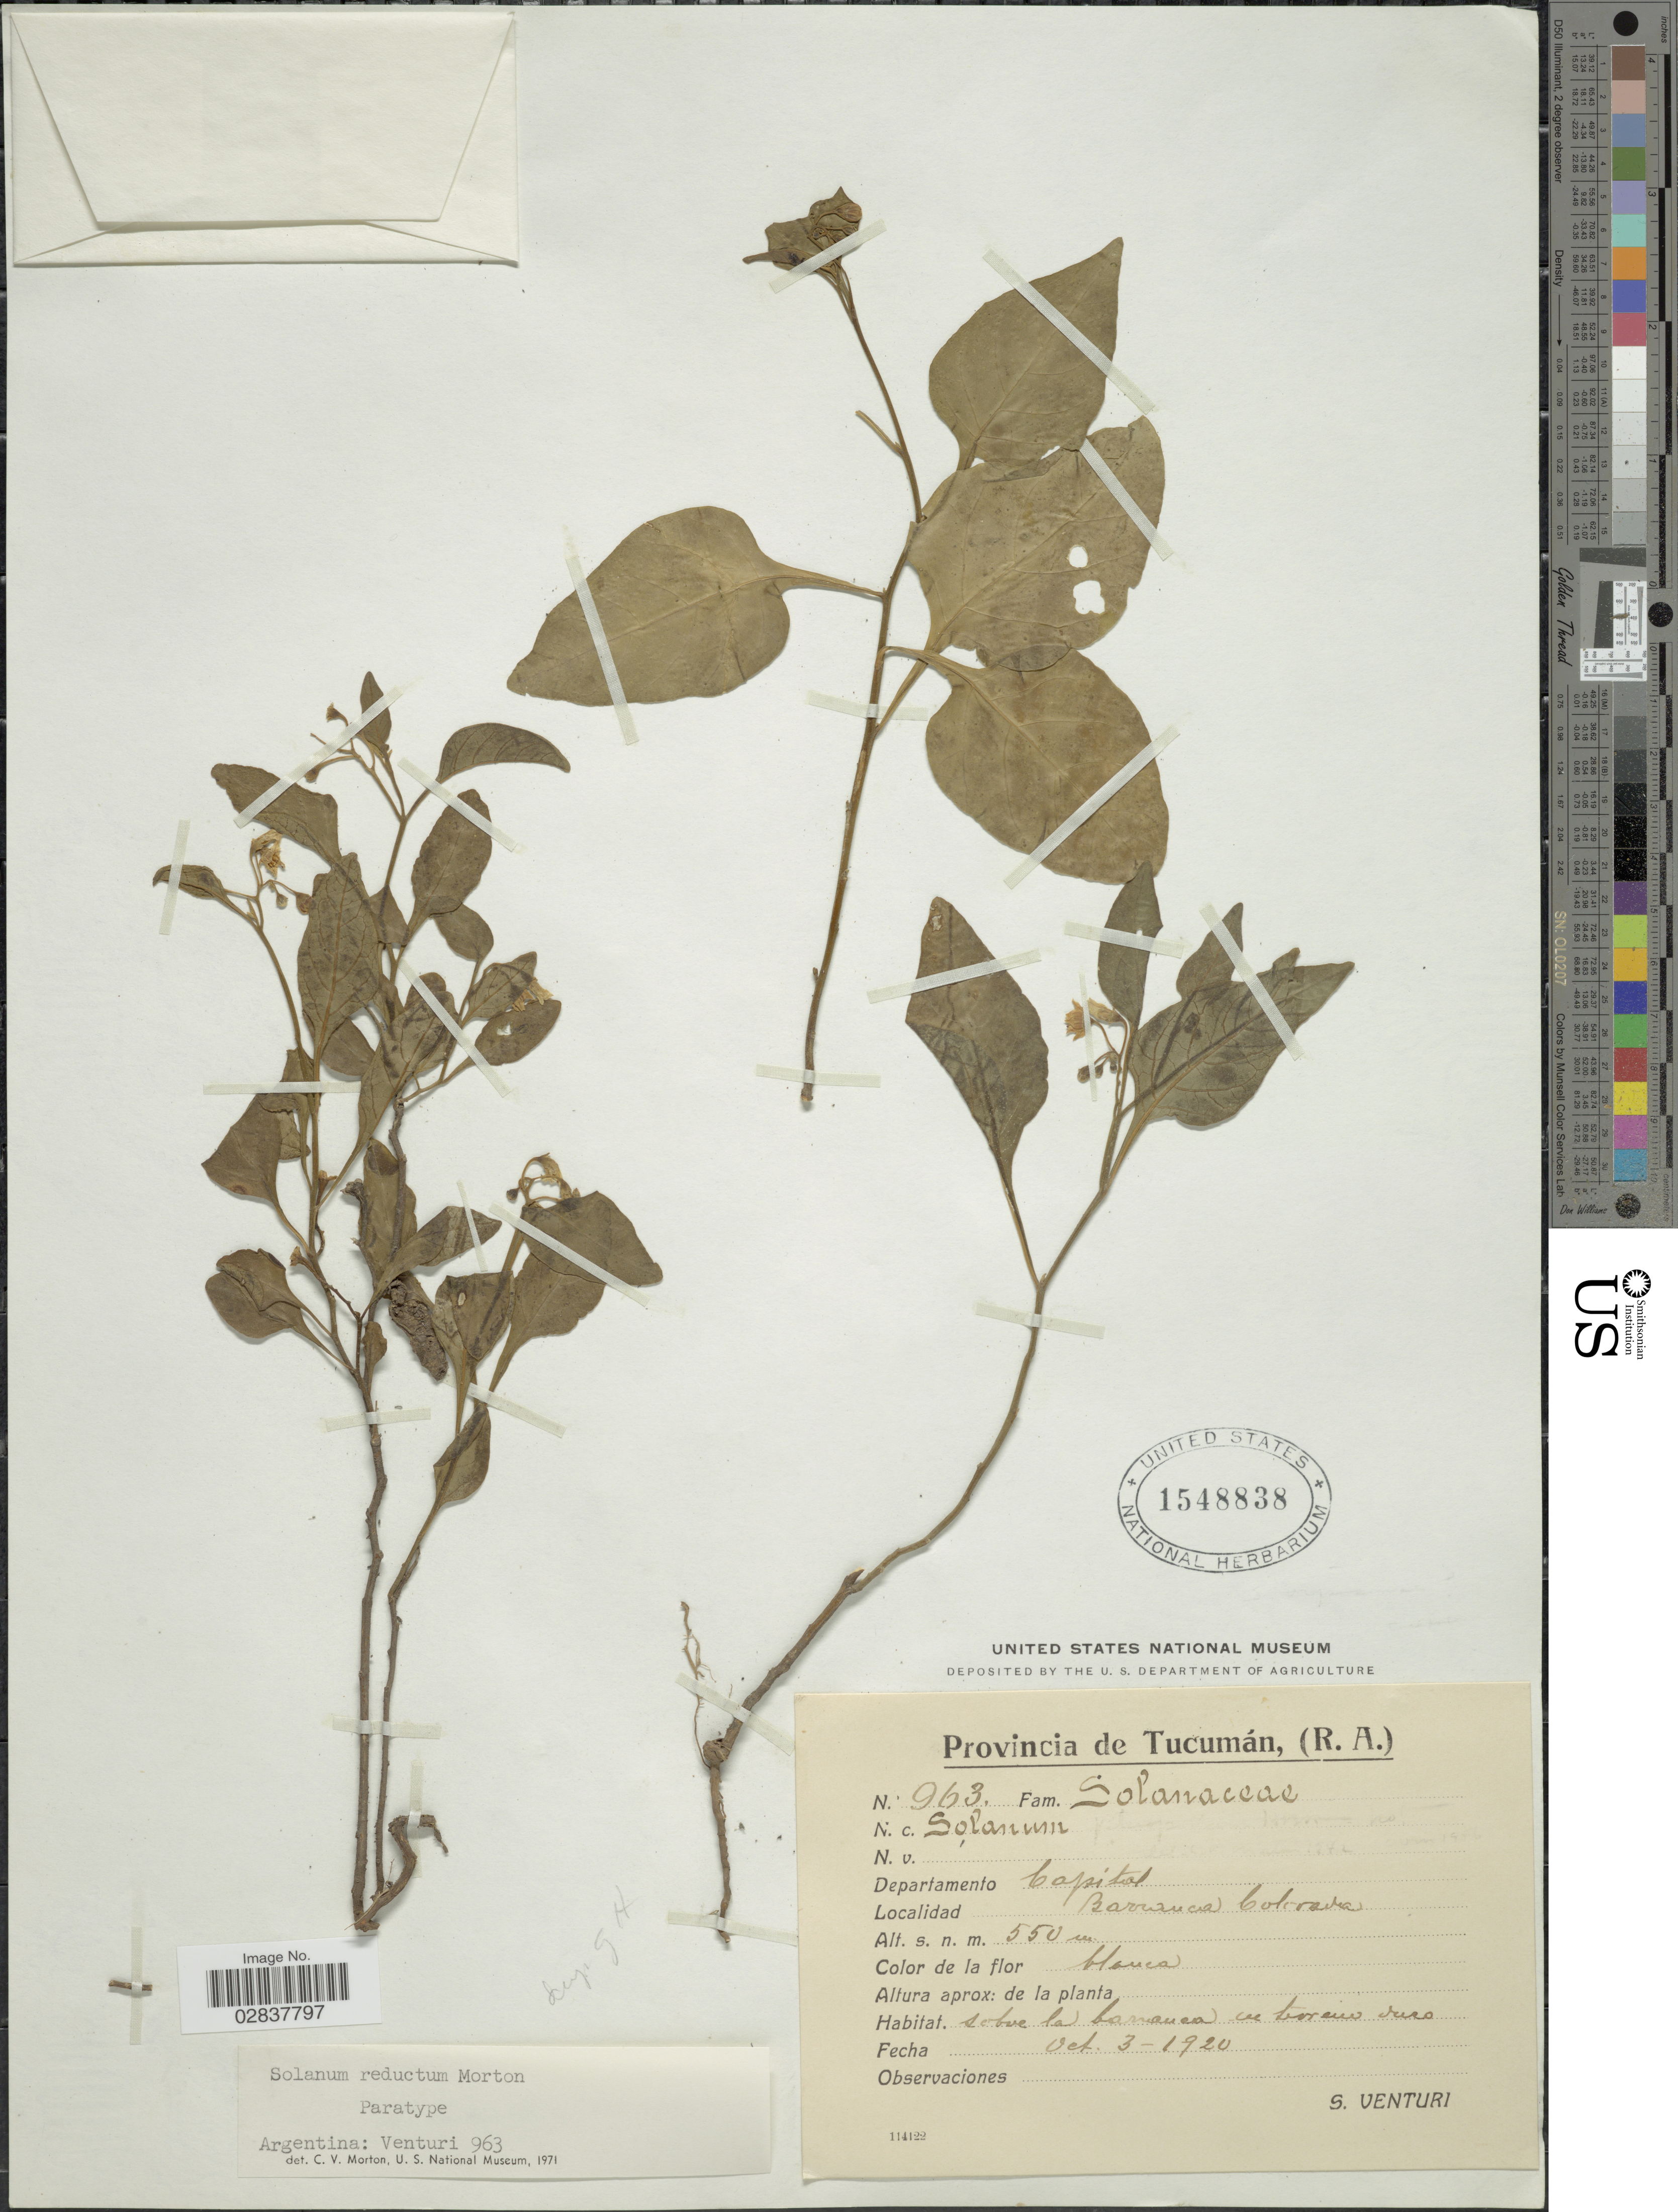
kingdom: Plantae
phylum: Tracheophyta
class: Magnoliopsida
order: Solanales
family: Solanaceae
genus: Solanum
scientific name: Solanum reductum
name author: C.V. Morton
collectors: S. Venturi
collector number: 963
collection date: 1920-10-03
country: Argentina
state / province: Tucuman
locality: (R.A.), Departamento Capital. Barranca Colorada.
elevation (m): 550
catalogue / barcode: US 1548838